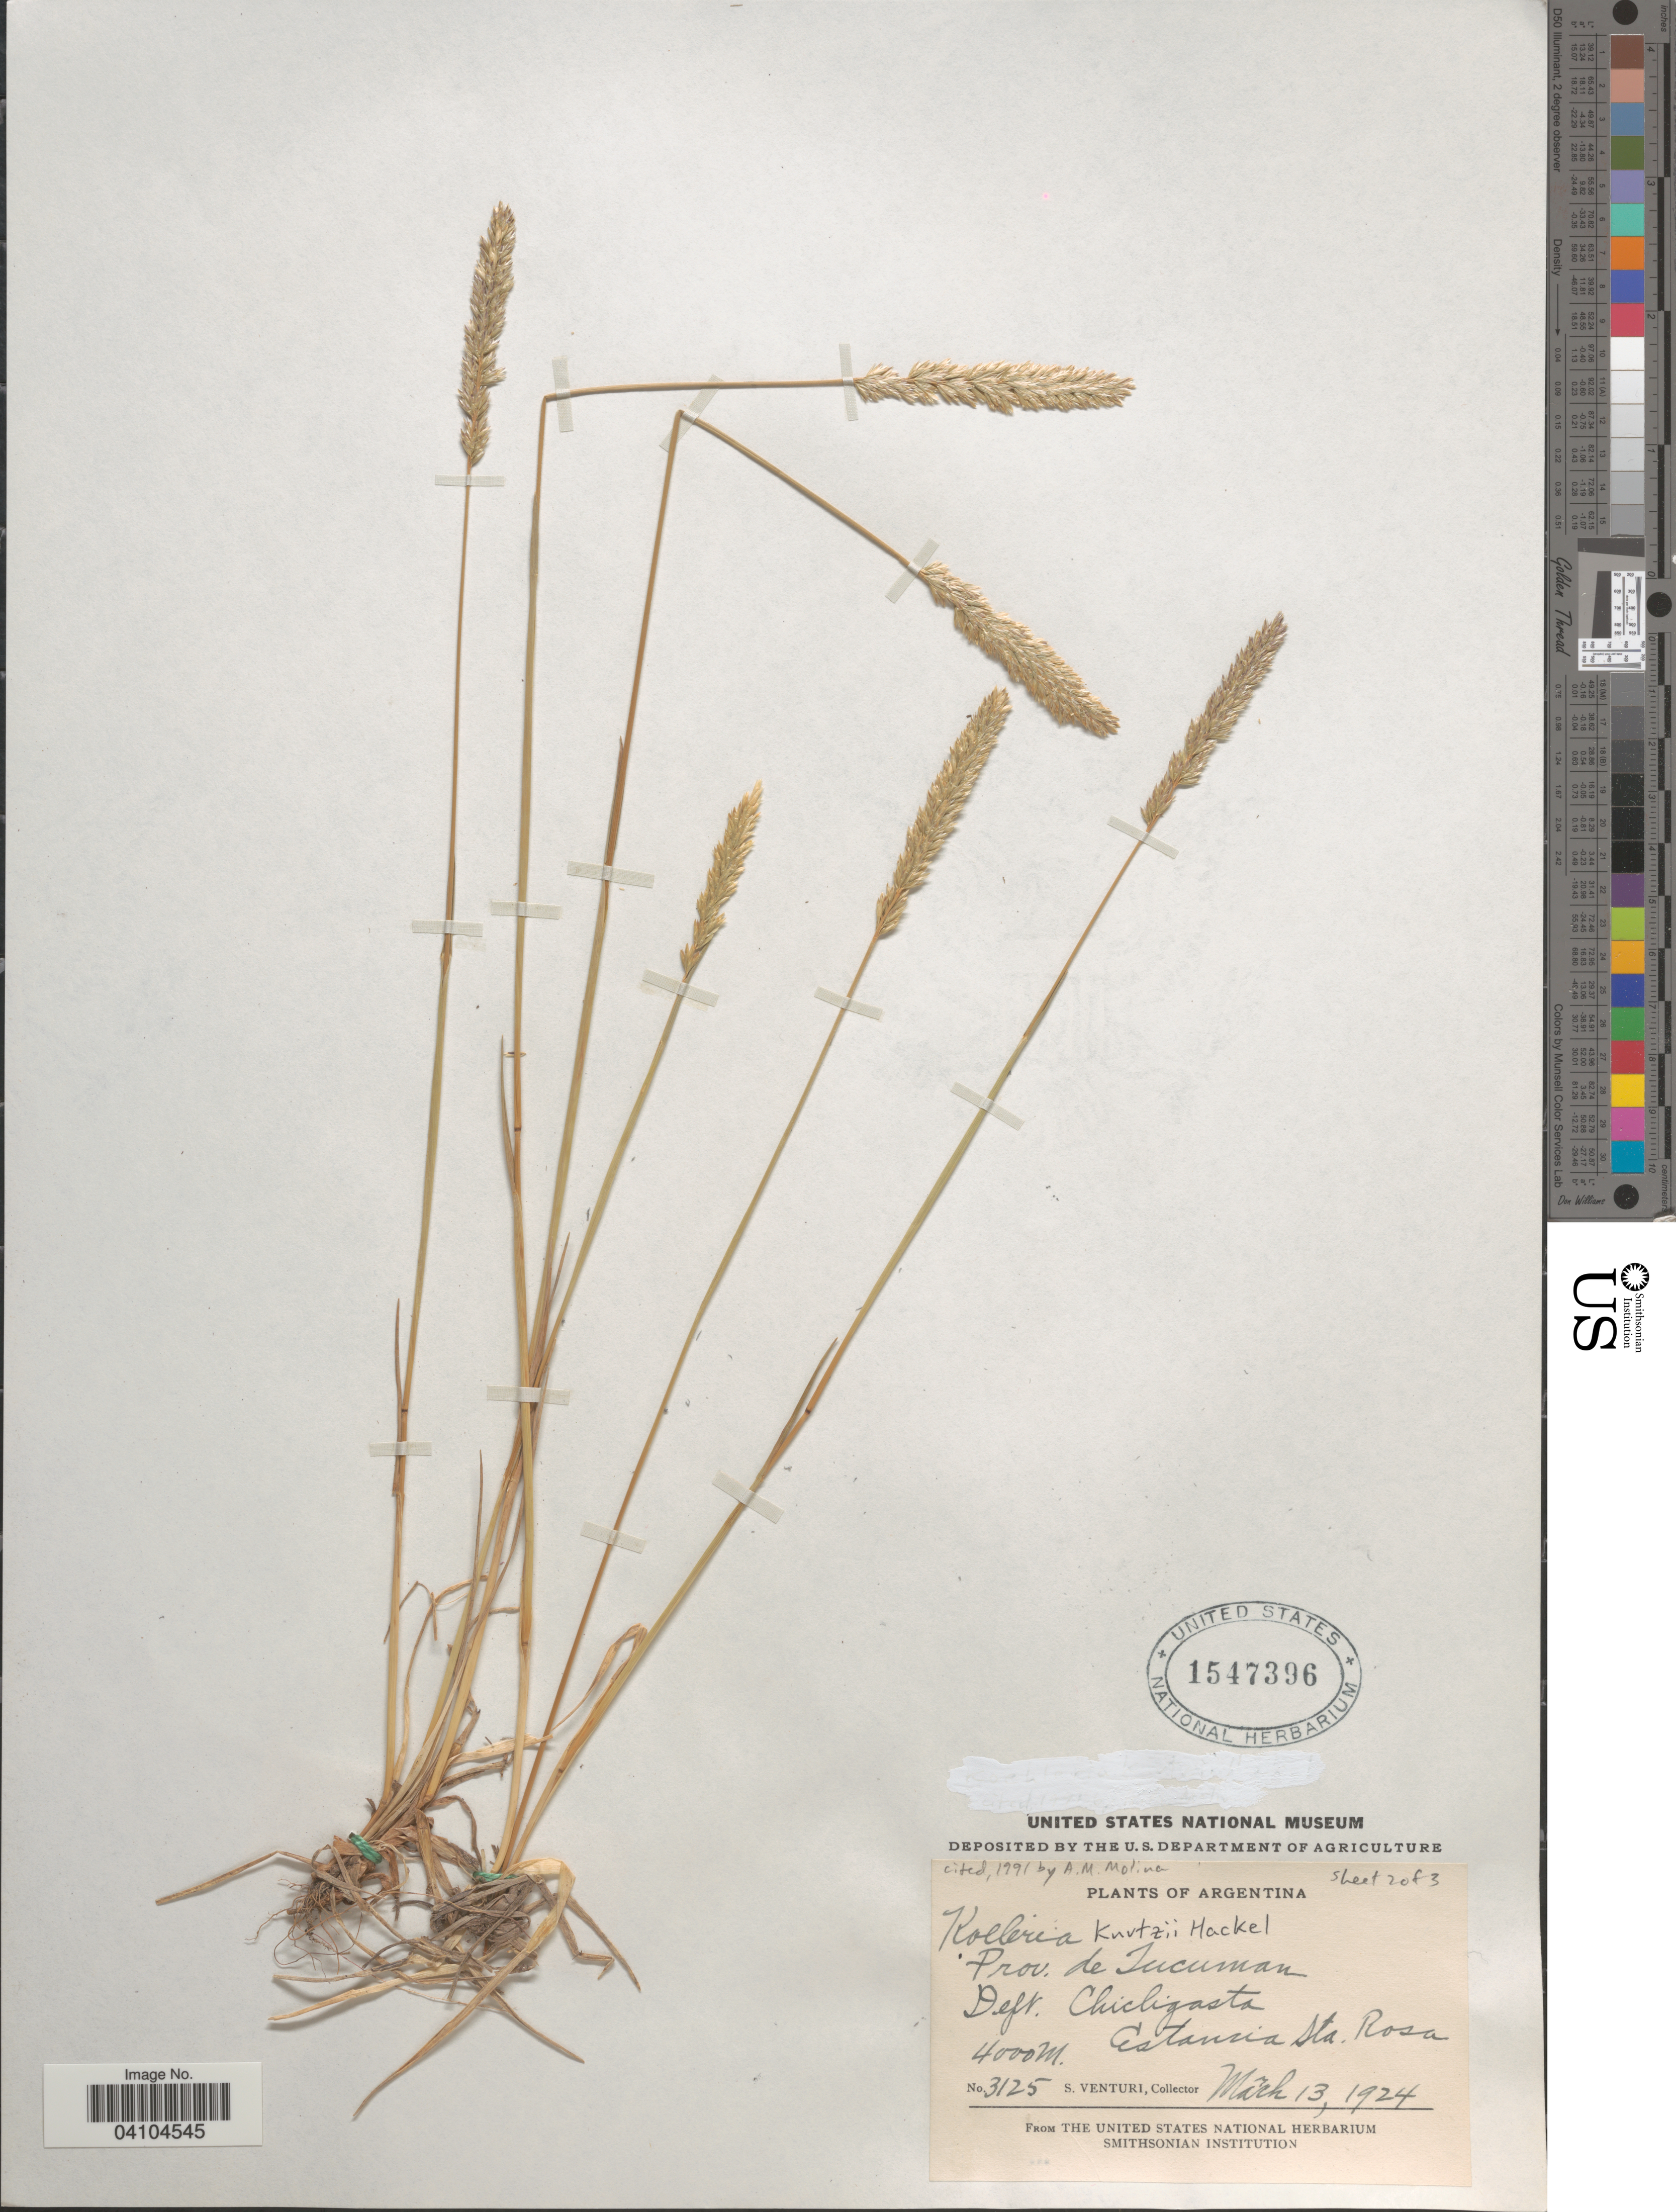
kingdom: Plantae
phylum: Tracheophyta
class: Liliopsida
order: Poales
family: Poaceae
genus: Koeleria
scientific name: Koeleria kurtzii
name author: Hack. ex Kurtz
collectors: S. Venturi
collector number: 3125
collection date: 1924-03-13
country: Argentina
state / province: Tucuman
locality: Dept. Chicligasta. Estancia Sta. Rosa.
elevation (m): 4000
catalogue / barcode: US 1547396